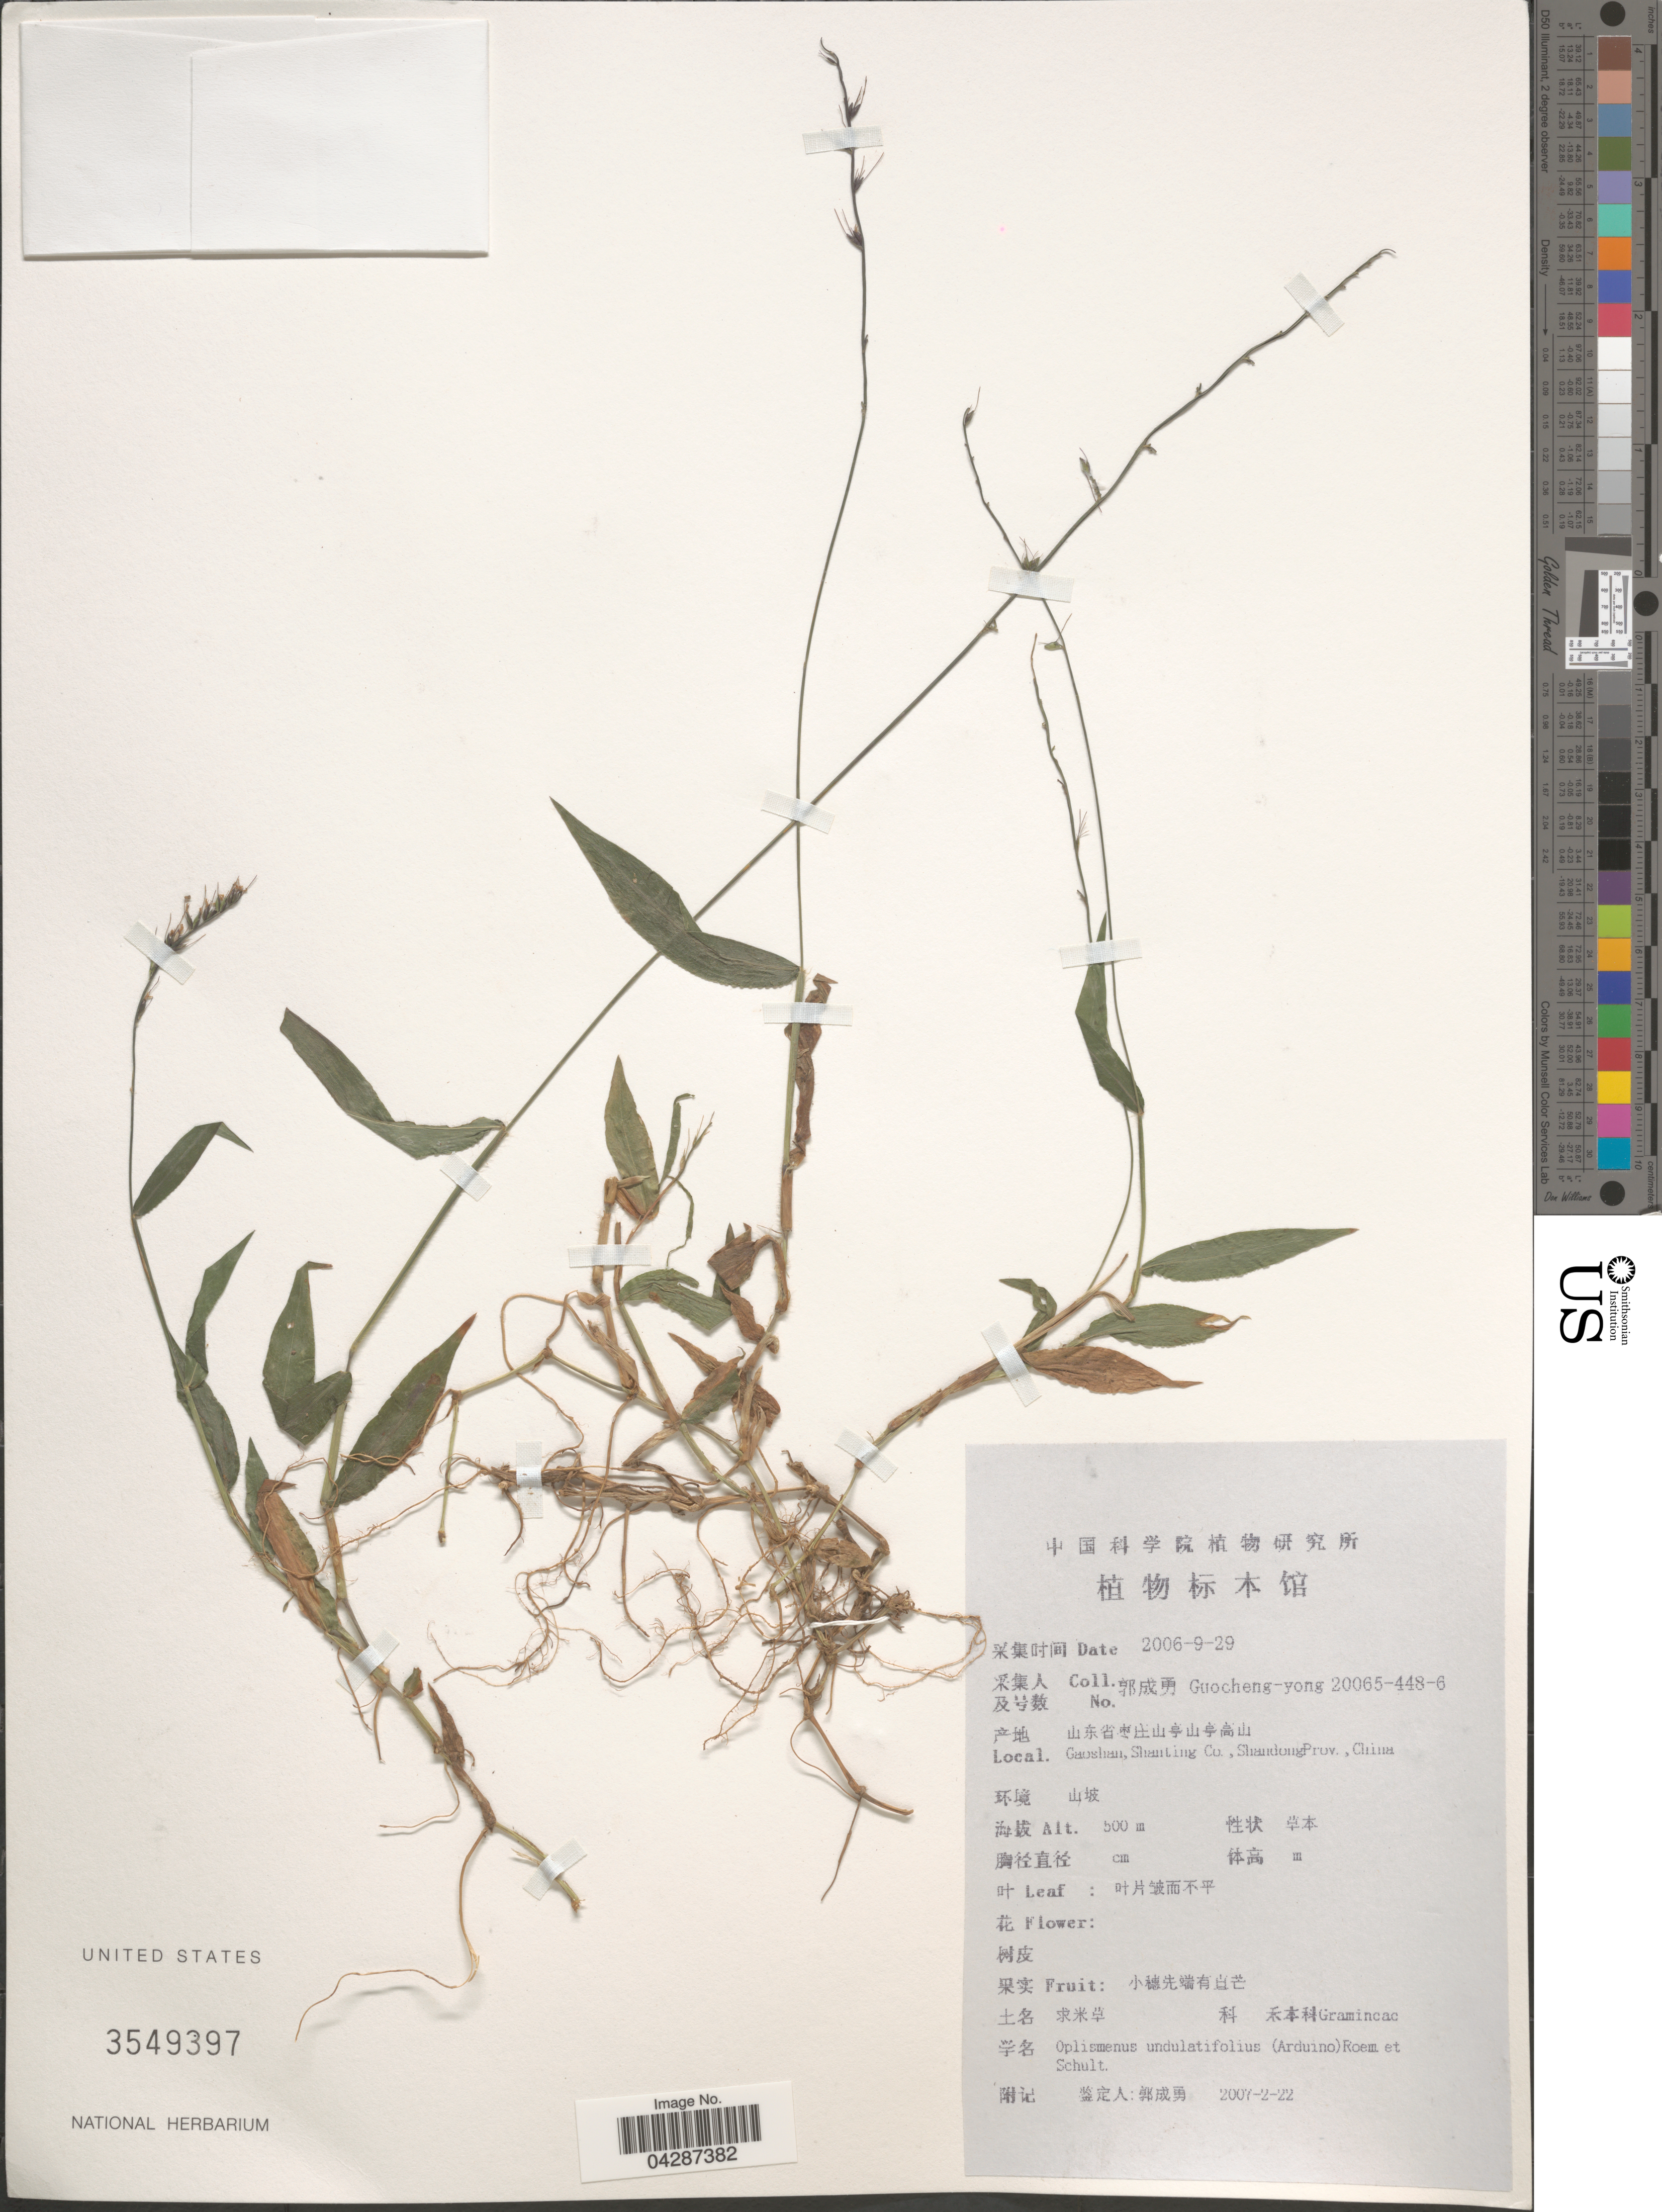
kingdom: Plantae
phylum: Tracheophyta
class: Liliopsida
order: Poales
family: Poaceae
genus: Oplismenus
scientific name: Oplismenus undulatifolius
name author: (Ard.) P. Beauv.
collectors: Guo cheng-yong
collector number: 20065-448-6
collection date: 2006-09-29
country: China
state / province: Shandong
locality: X. Gaoshan, Shanting Co.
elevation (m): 500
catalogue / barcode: US 3549397